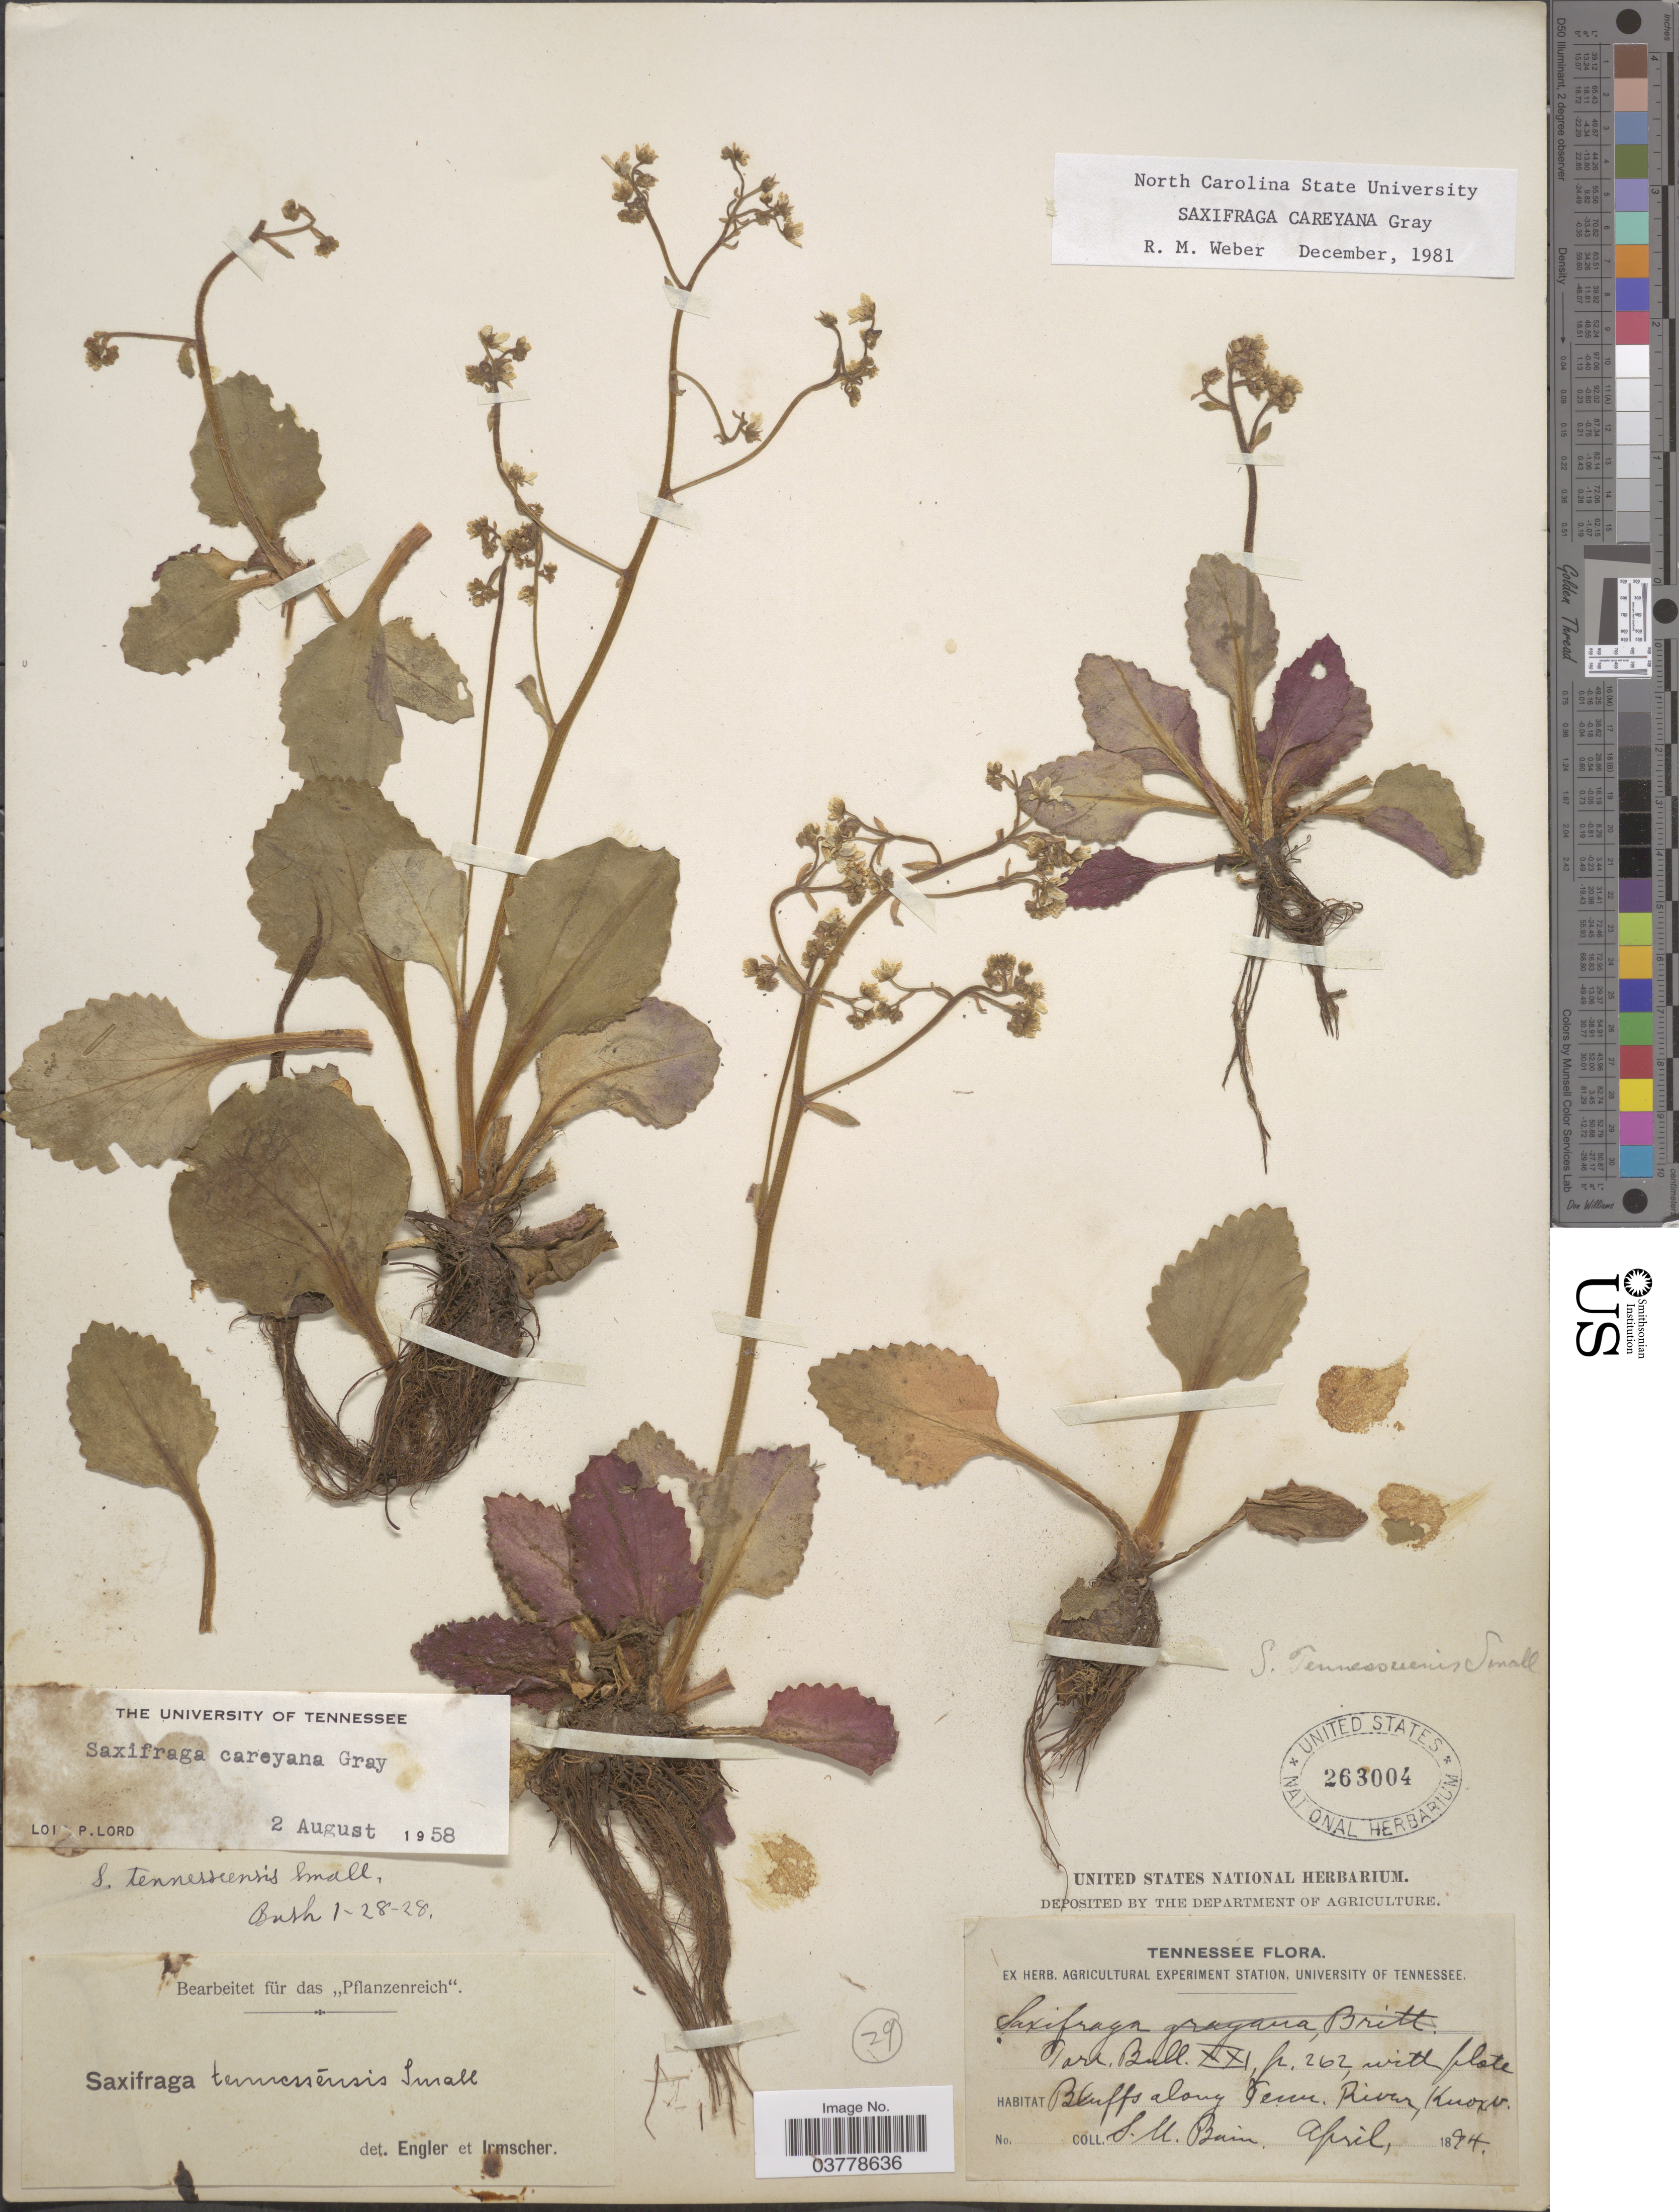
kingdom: Plantae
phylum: Tracheophyta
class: Magnoliopsida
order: Saxifragales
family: Saxifragaceae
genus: Saxifraga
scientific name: Saxifraga careyana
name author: A. Gray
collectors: S. M. Bain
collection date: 1894-04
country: United States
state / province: Tennessee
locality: Bluffs along Tenn. River, Knoxv.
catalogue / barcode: US 263004